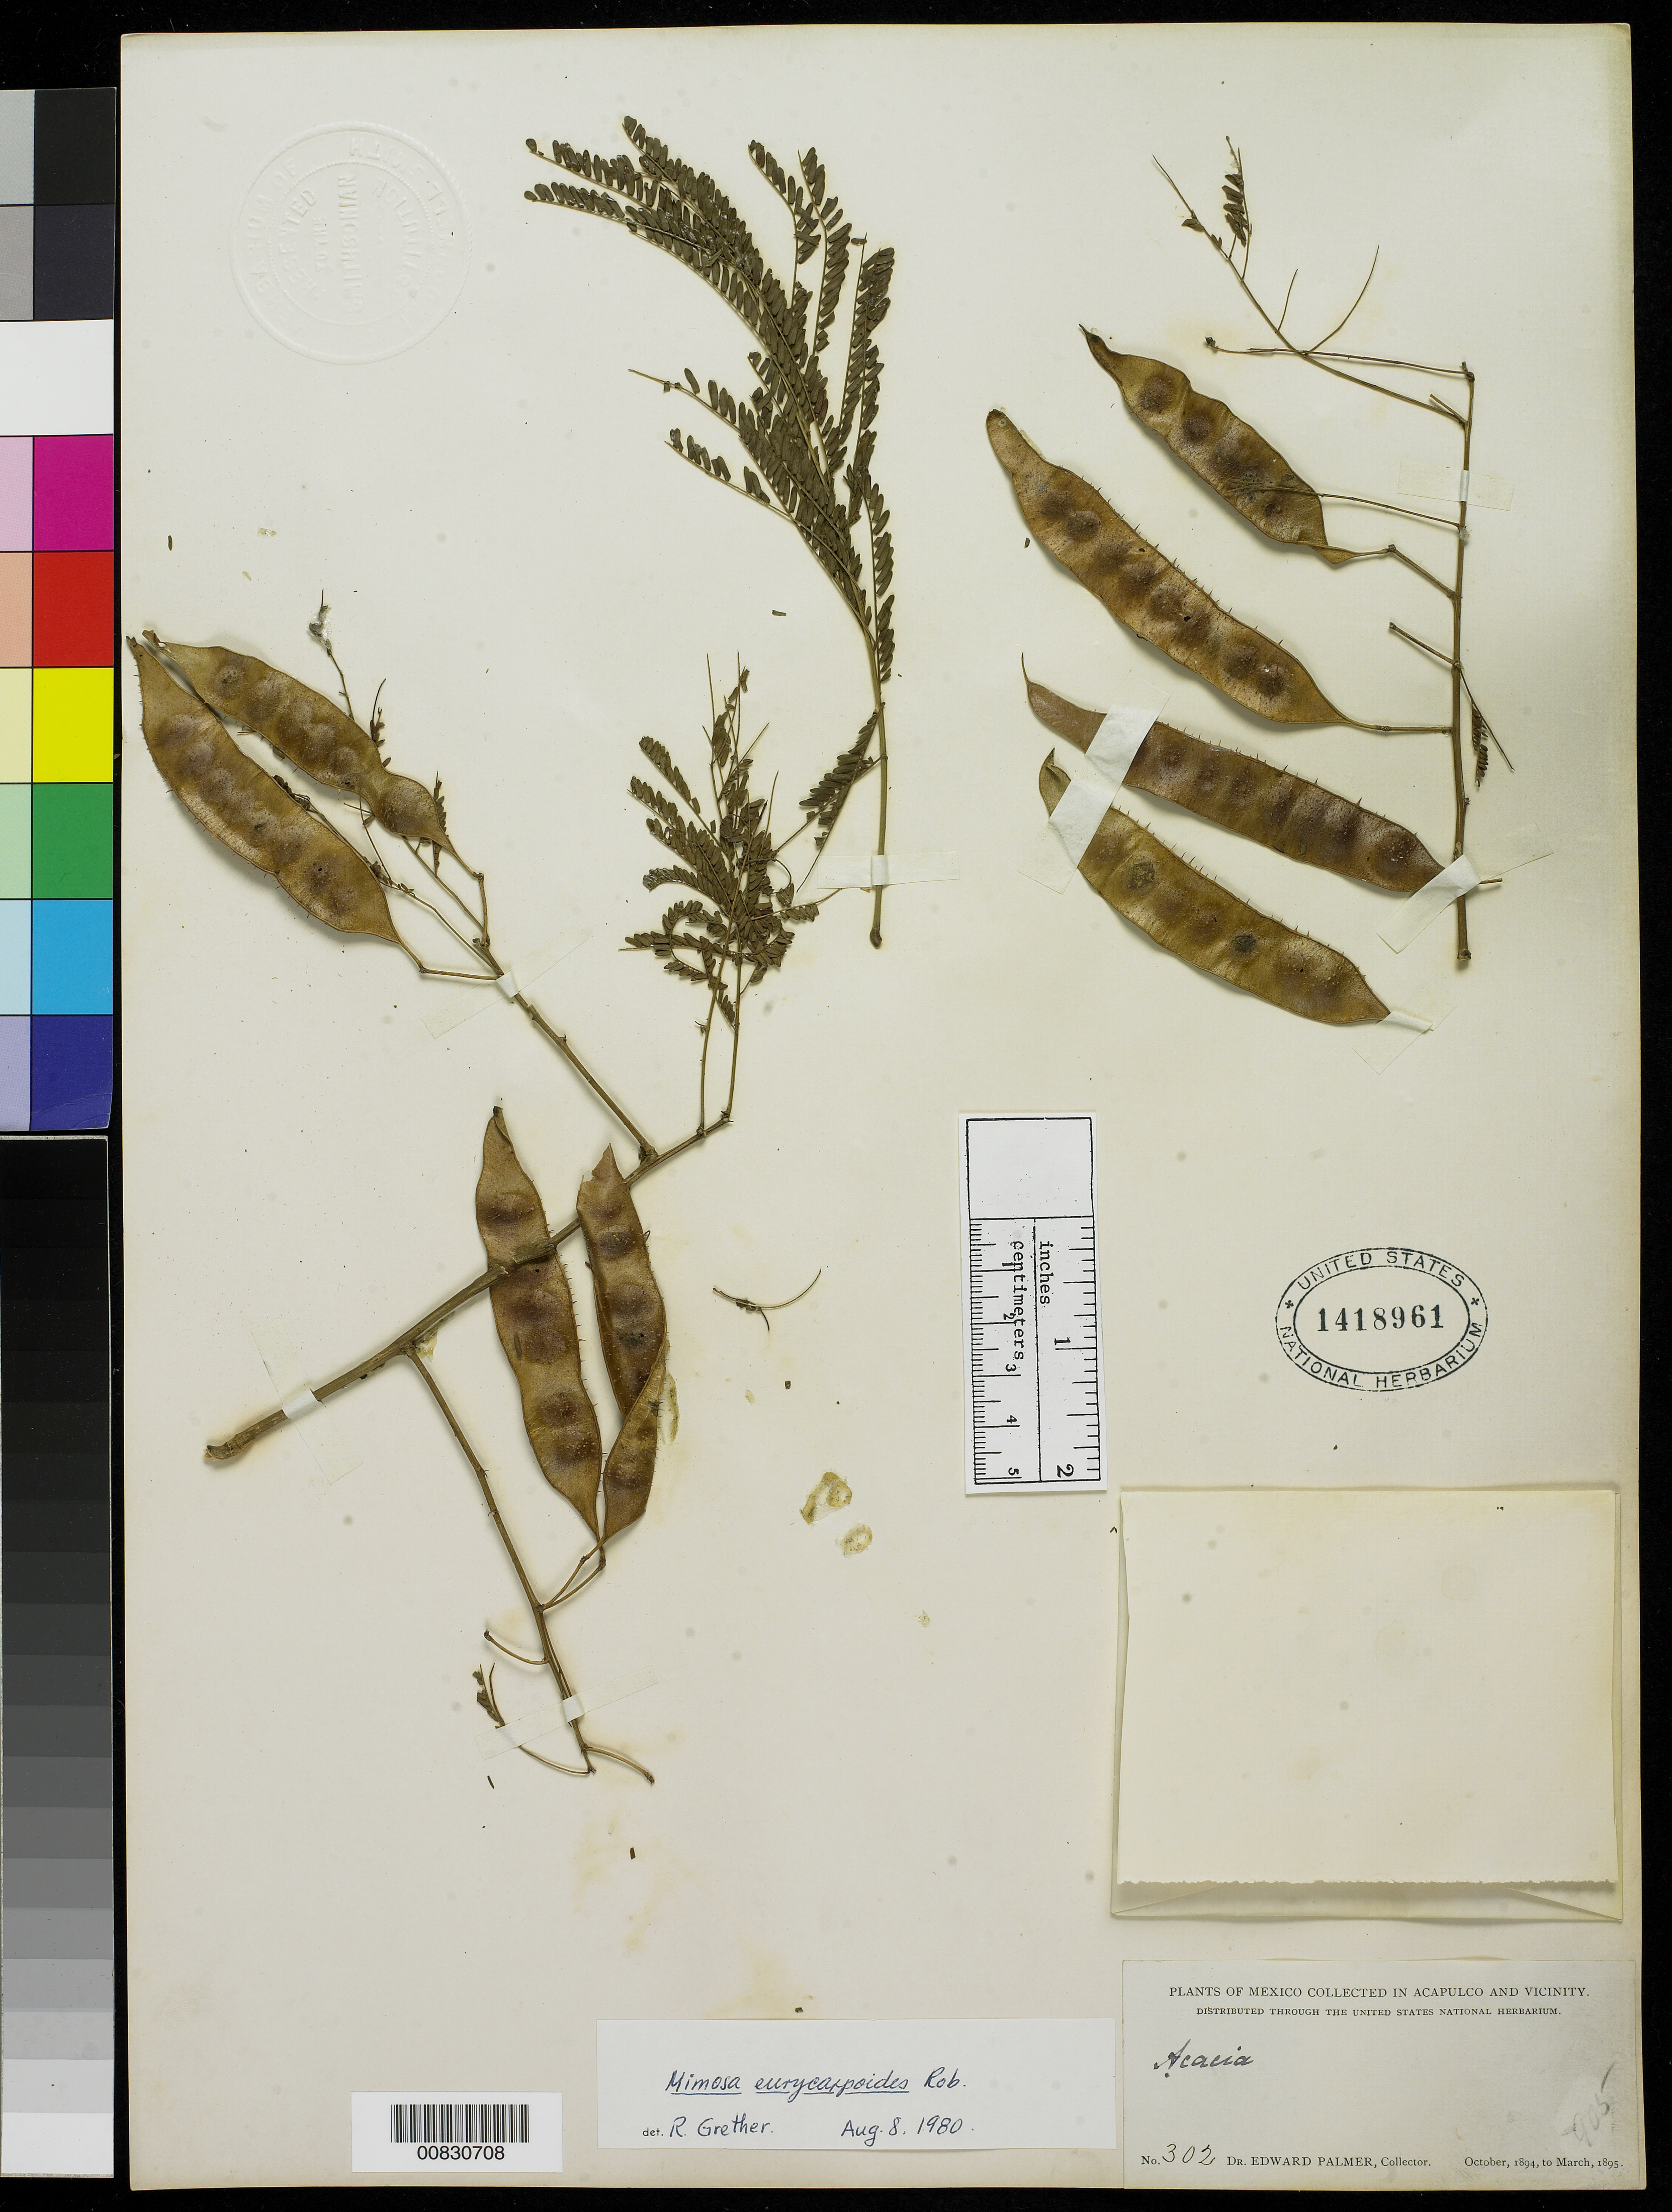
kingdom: Plantae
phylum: Tracheophyta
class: Magnoliopsida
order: Fabales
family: Fabaceae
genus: Mimosa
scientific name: Mimosa eurycarpoides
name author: B.L. Rob.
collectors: E. Palmer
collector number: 302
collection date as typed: Oct 1894 to -- Mar 1895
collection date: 1894-10/1895-03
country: Mexico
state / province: Guerrero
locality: Acapulco, Guerrero and vicinity.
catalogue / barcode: US 1418961